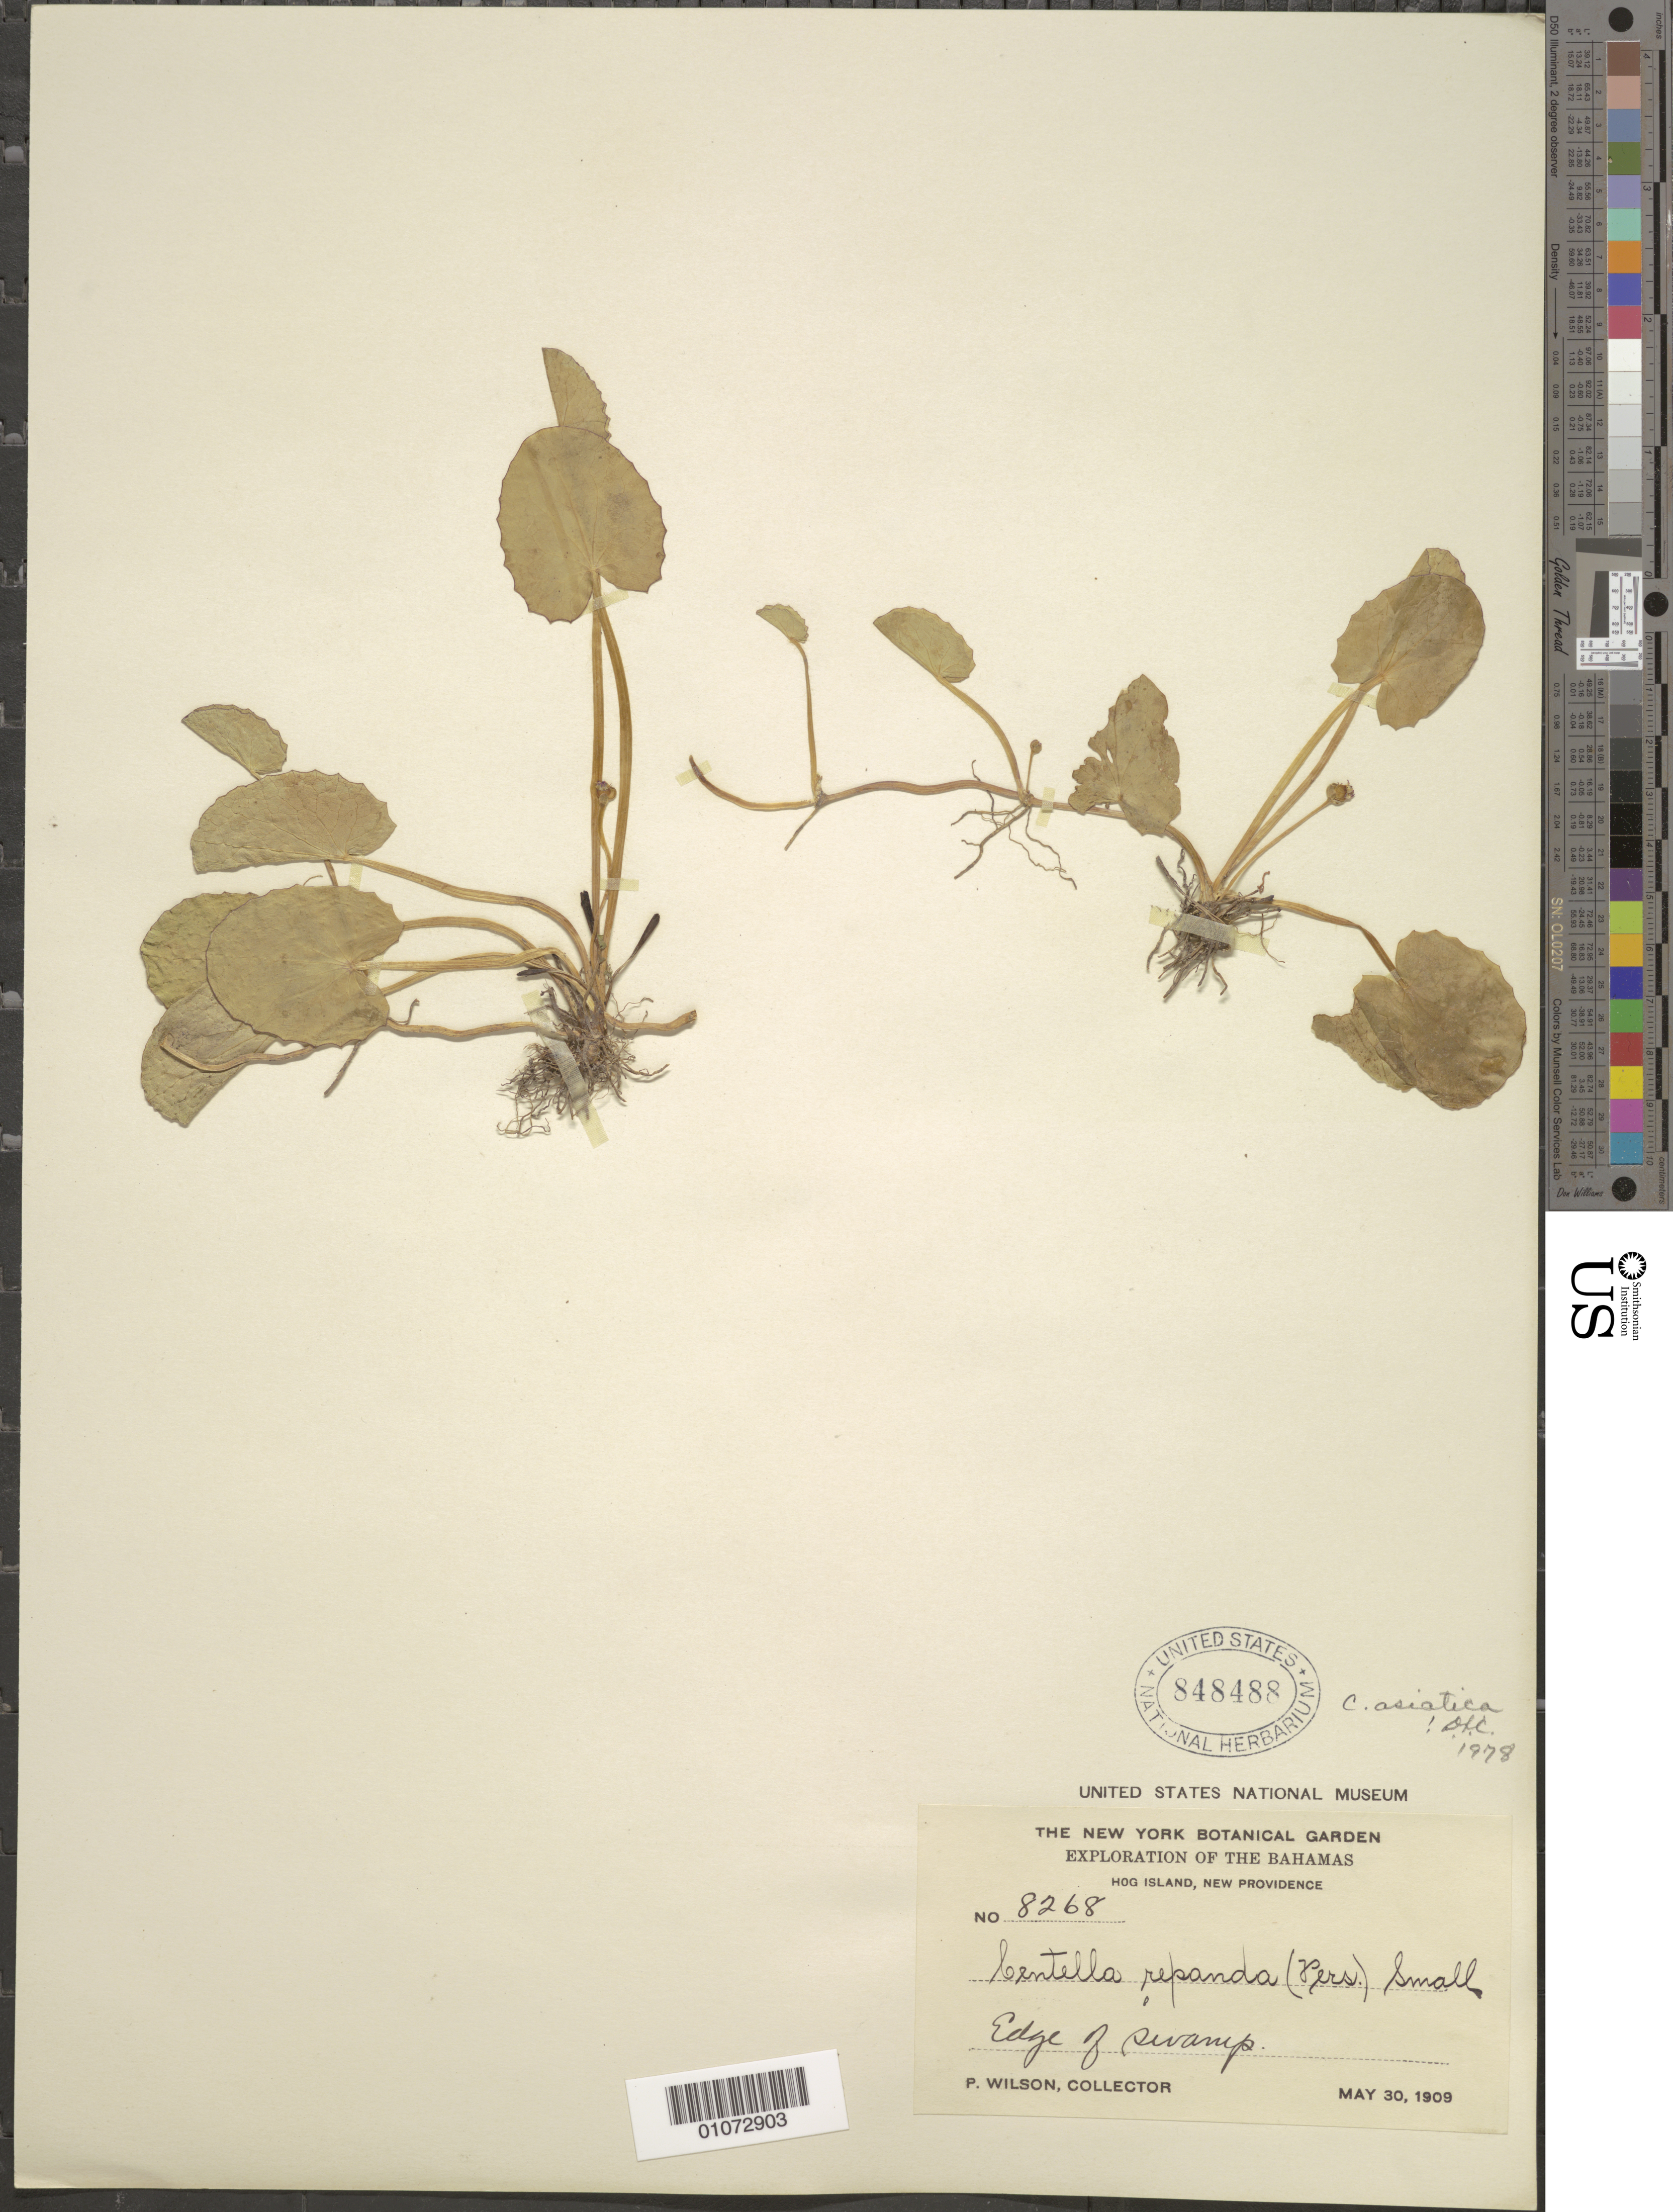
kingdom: Plantae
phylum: Tracheophyta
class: Magnoliopsida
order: Apiales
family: Apiaceae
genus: Centella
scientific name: Centella asiatica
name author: (L.) Urb.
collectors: P. Wilson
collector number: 8268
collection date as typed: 30 May 1909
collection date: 1909-05-30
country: Bahamas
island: Hog I.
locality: Edge of swamp.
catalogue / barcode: US 848488